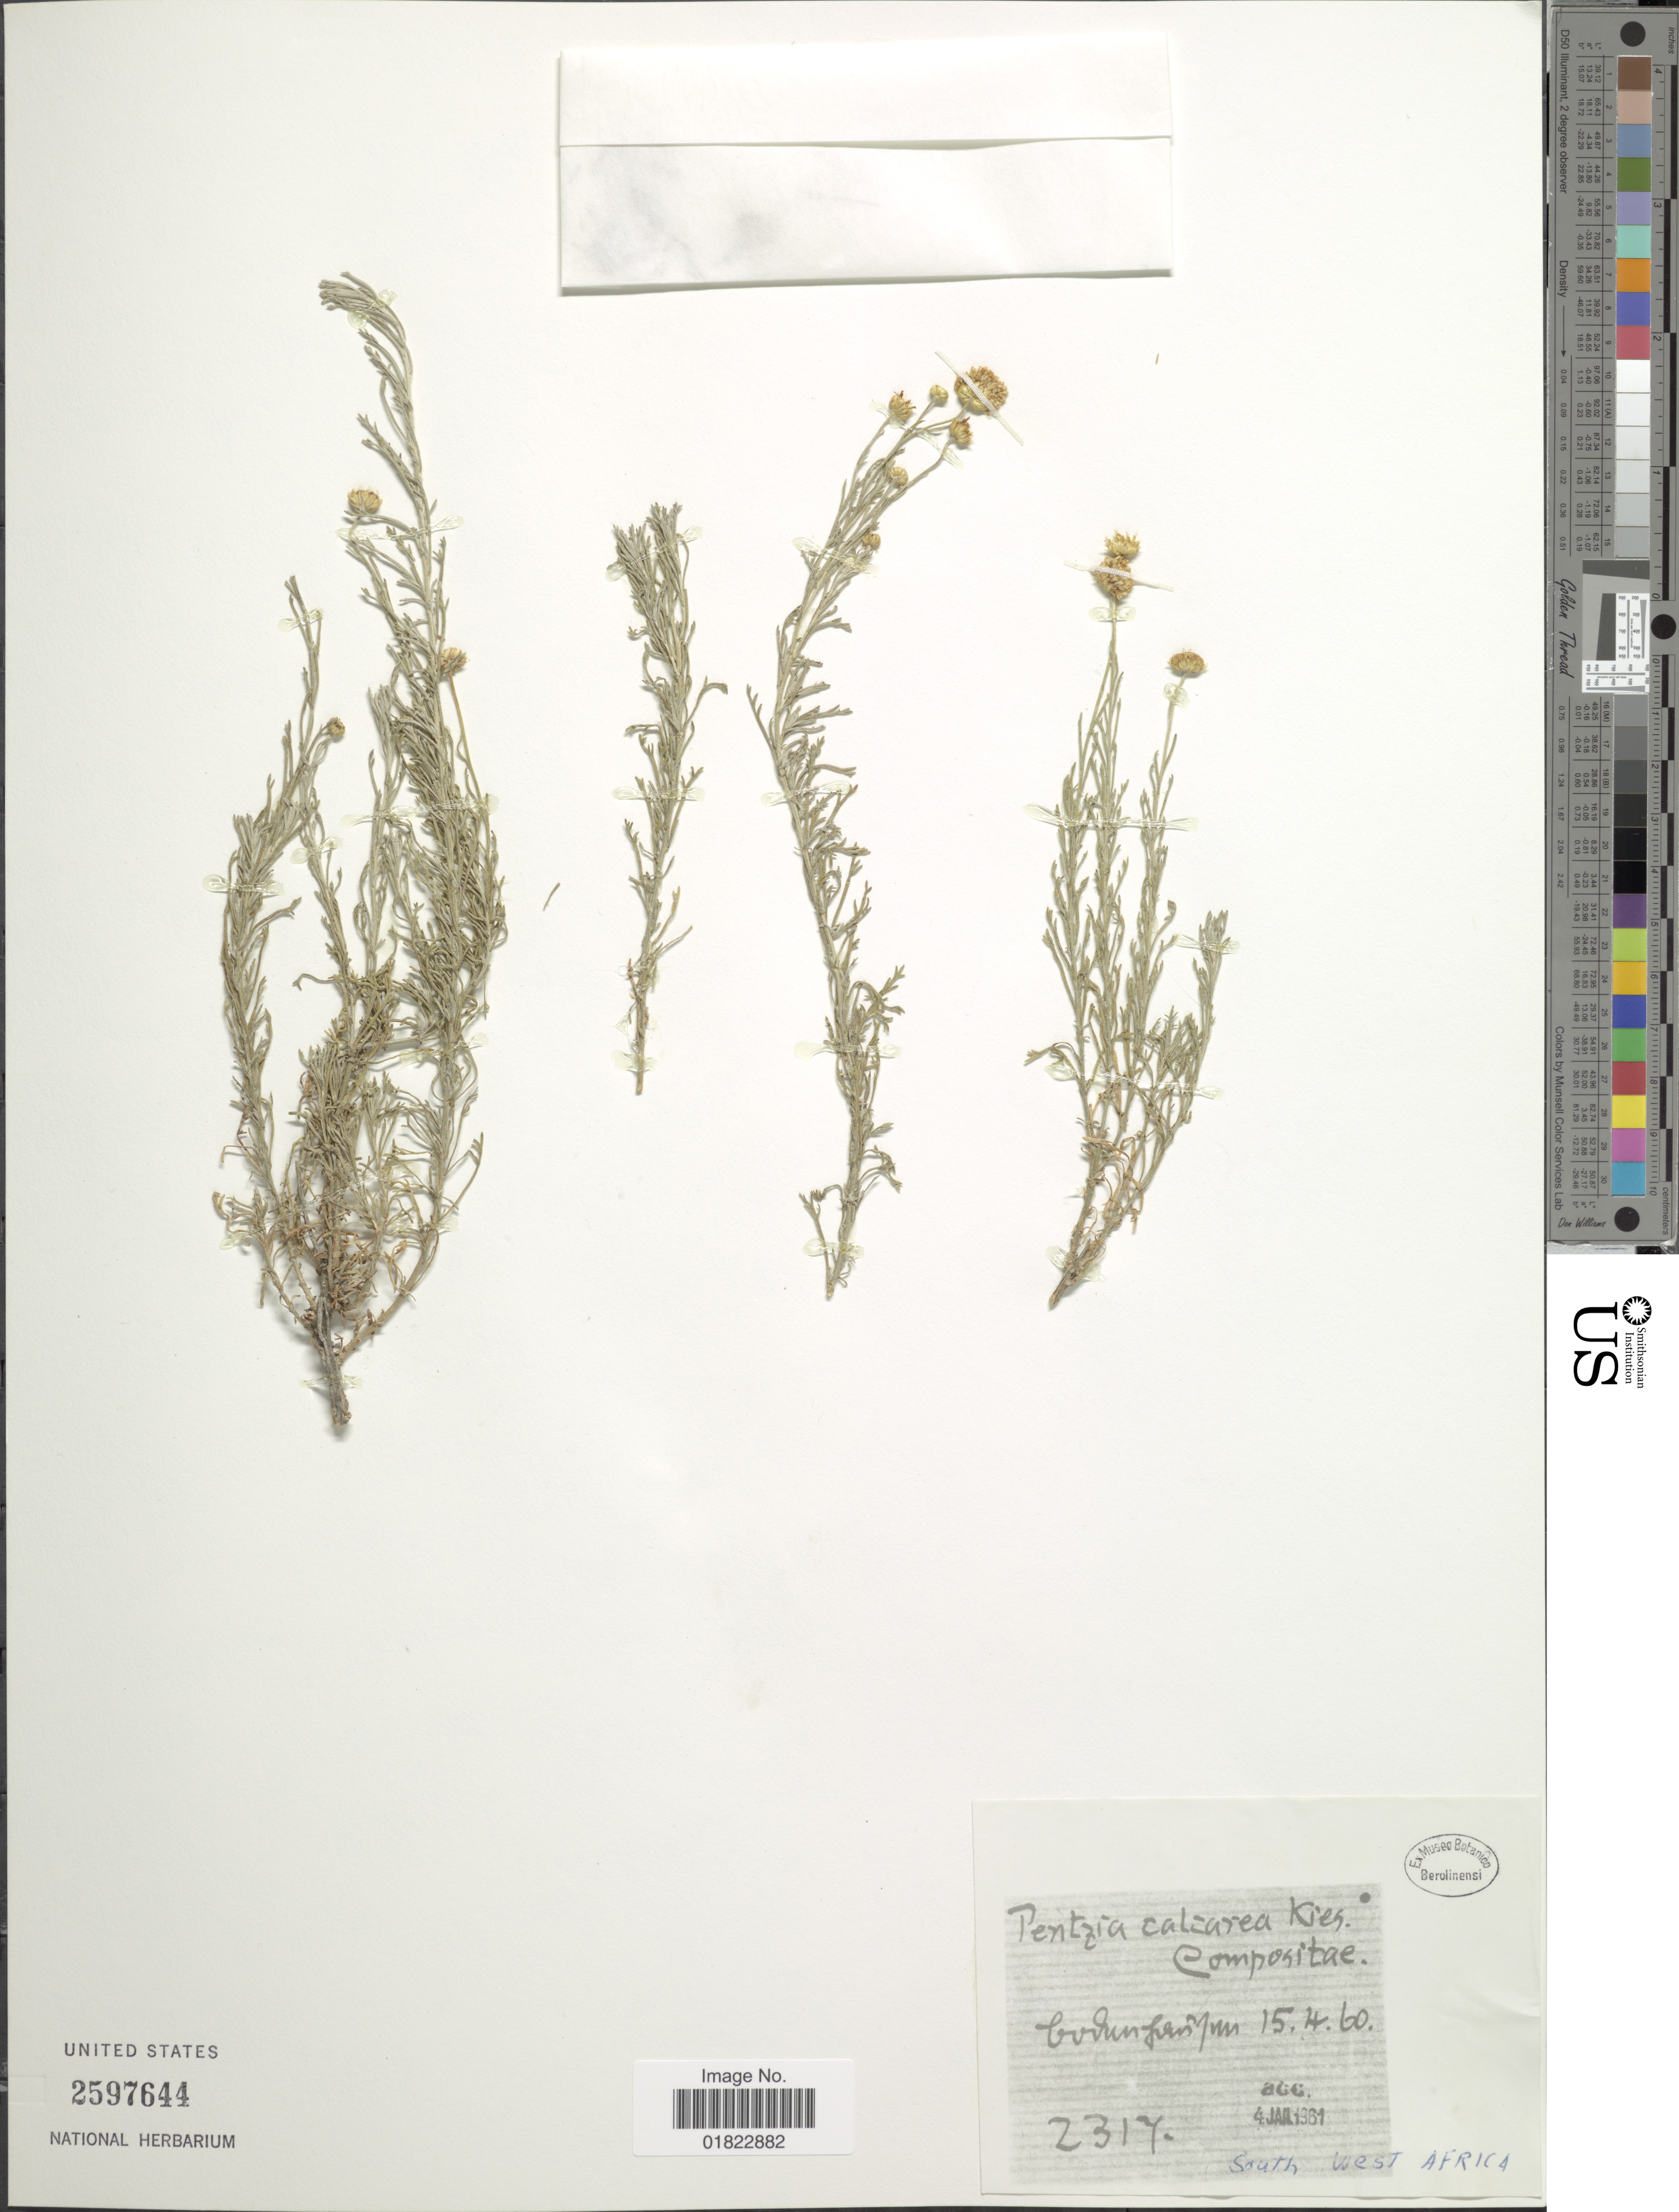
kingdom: Plantae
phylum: Tracheophyta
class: Magnoliopsida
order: Asterales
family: Asteraceae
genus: Pentzia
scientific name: Pentzia calcarea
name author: Kies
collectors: ex Mus. Bot. Berolinesi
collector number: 2317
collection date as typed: Transcribed d/m/y: 15/4/60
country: Namibia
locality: Bod [illegible text], South West Africa.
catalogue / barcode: US 2597644